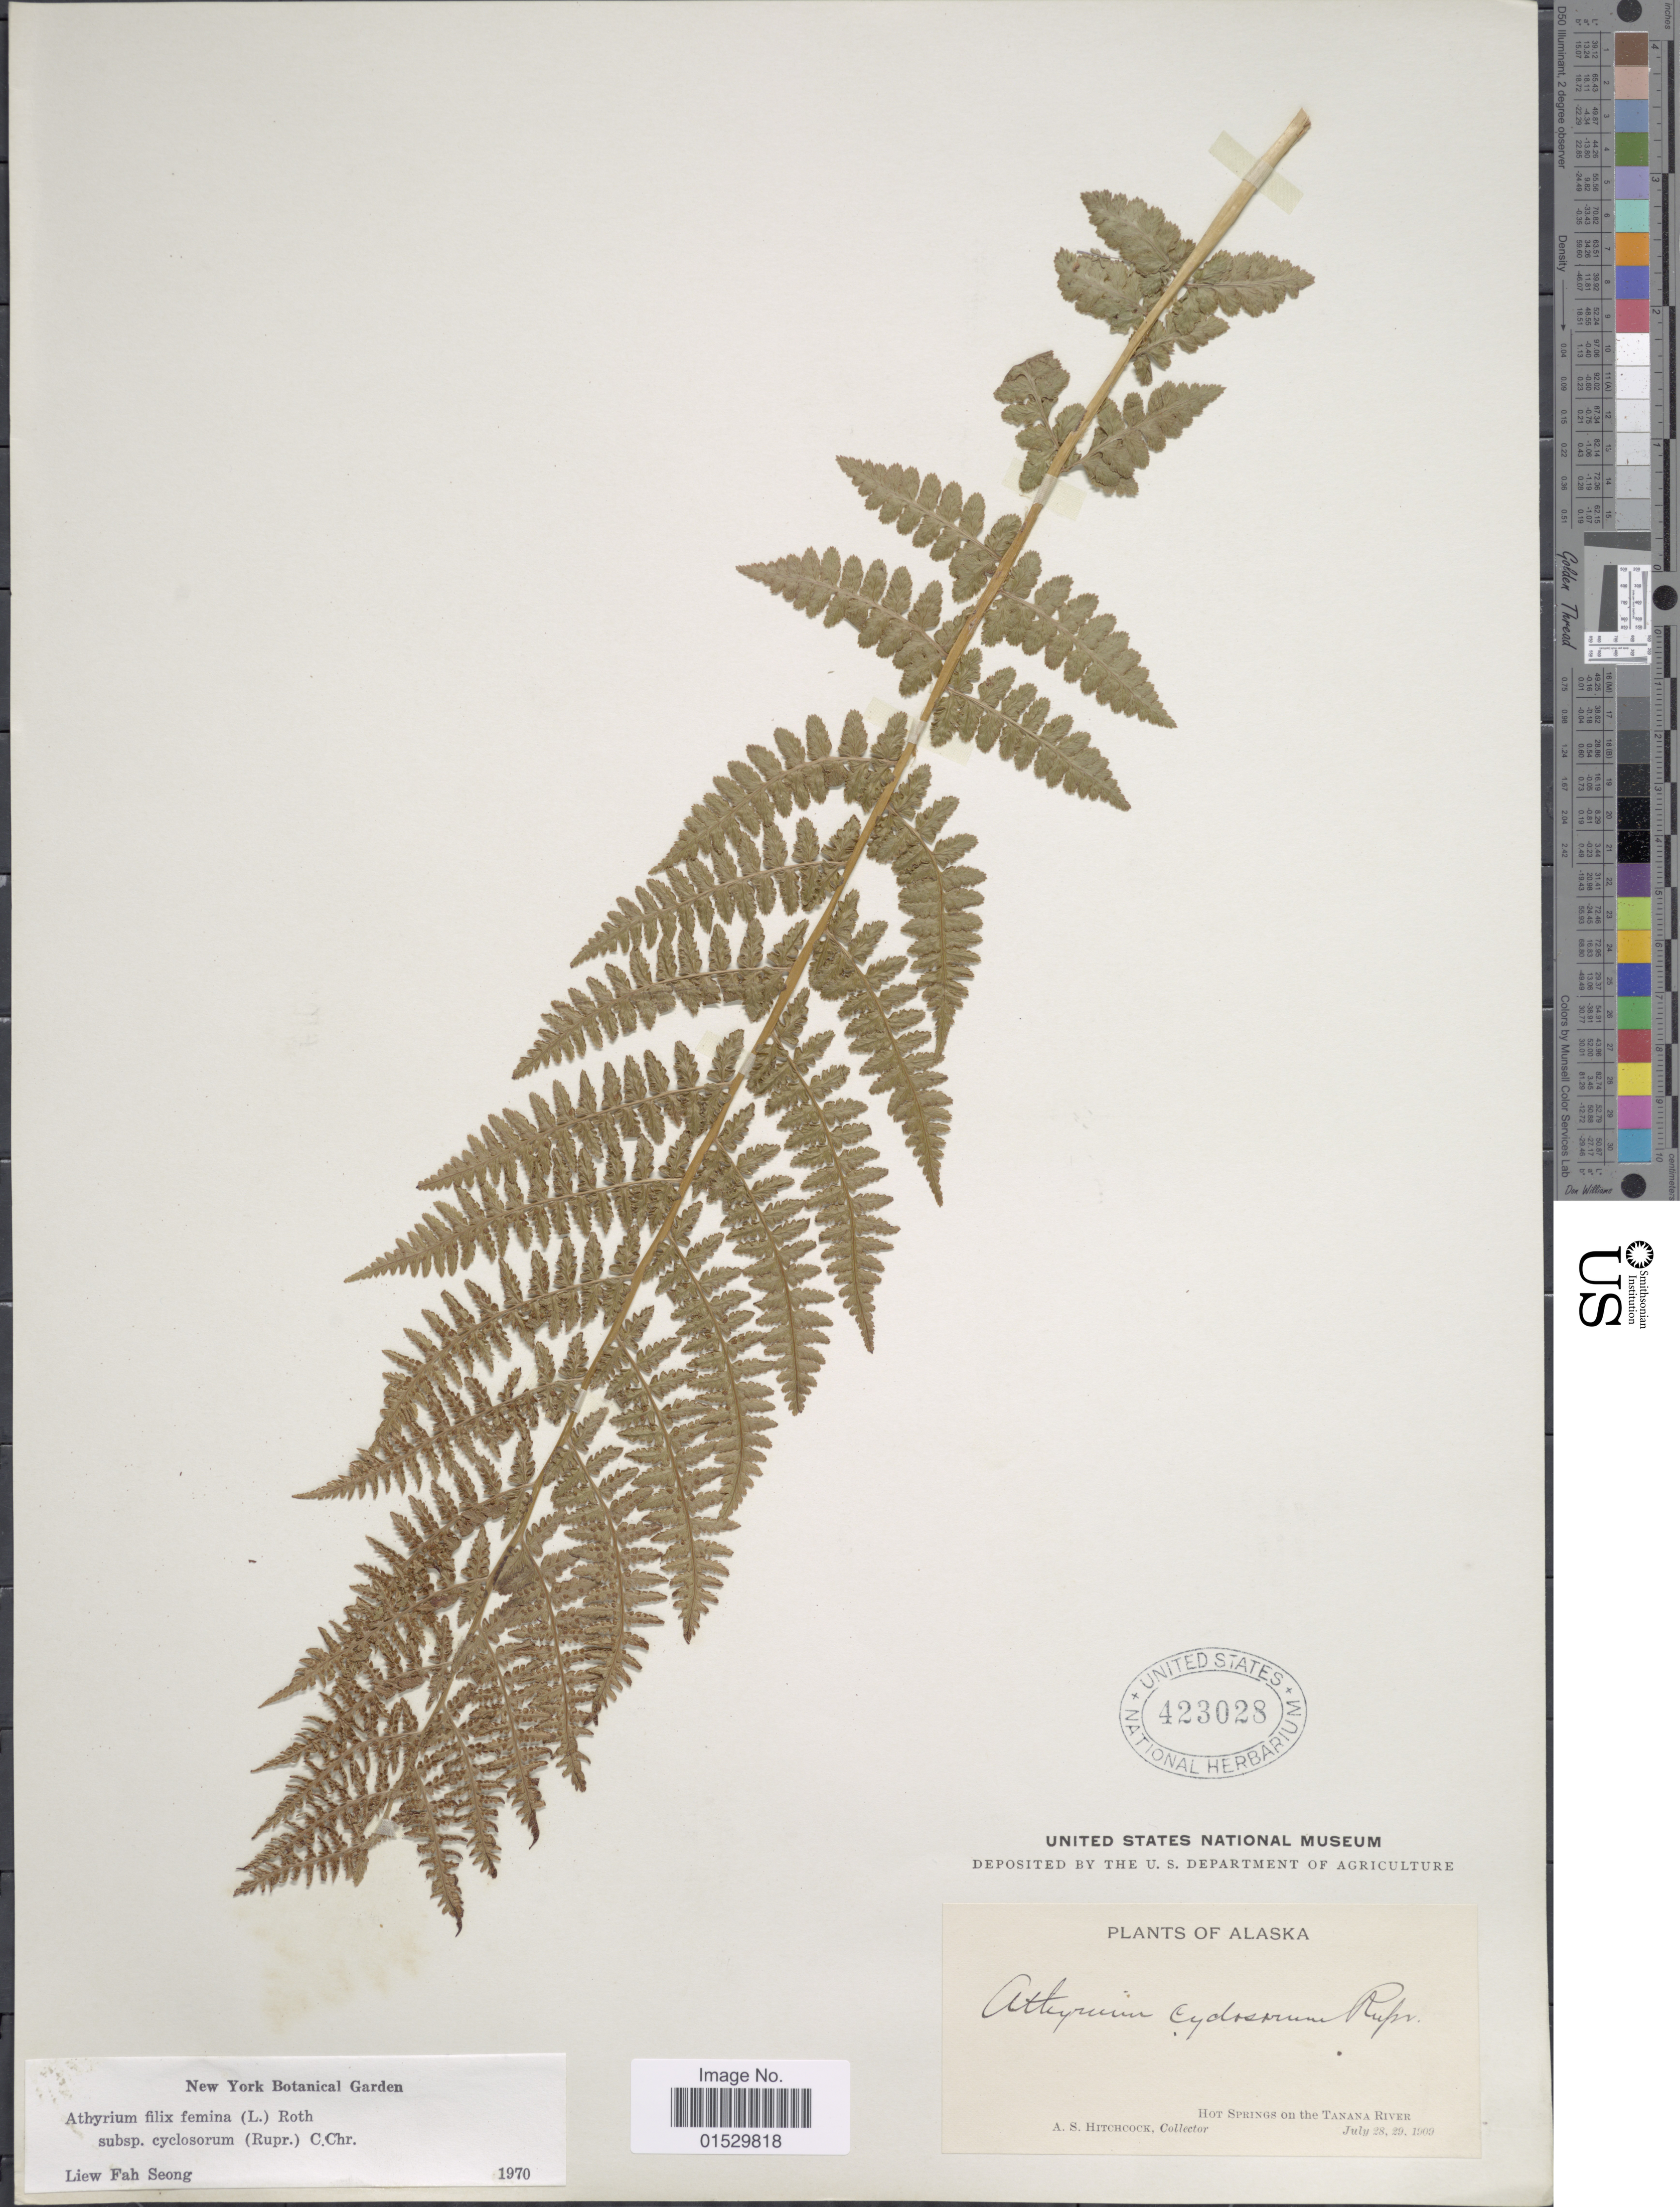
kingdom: Plantae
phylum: Tracheophyta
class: Polypodiopsida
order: Polypodiales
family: Athyriaceae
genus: Athyrium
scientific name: Athyrium filix-femina subsp. cyclosorum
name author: (Rupr.) C. Chr.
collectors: A. S. Hitchcock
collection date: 1909-07-28/1909-07-29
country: United States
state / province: Alaska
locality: Hot Springs on the Tanana River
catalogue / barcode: US 423028